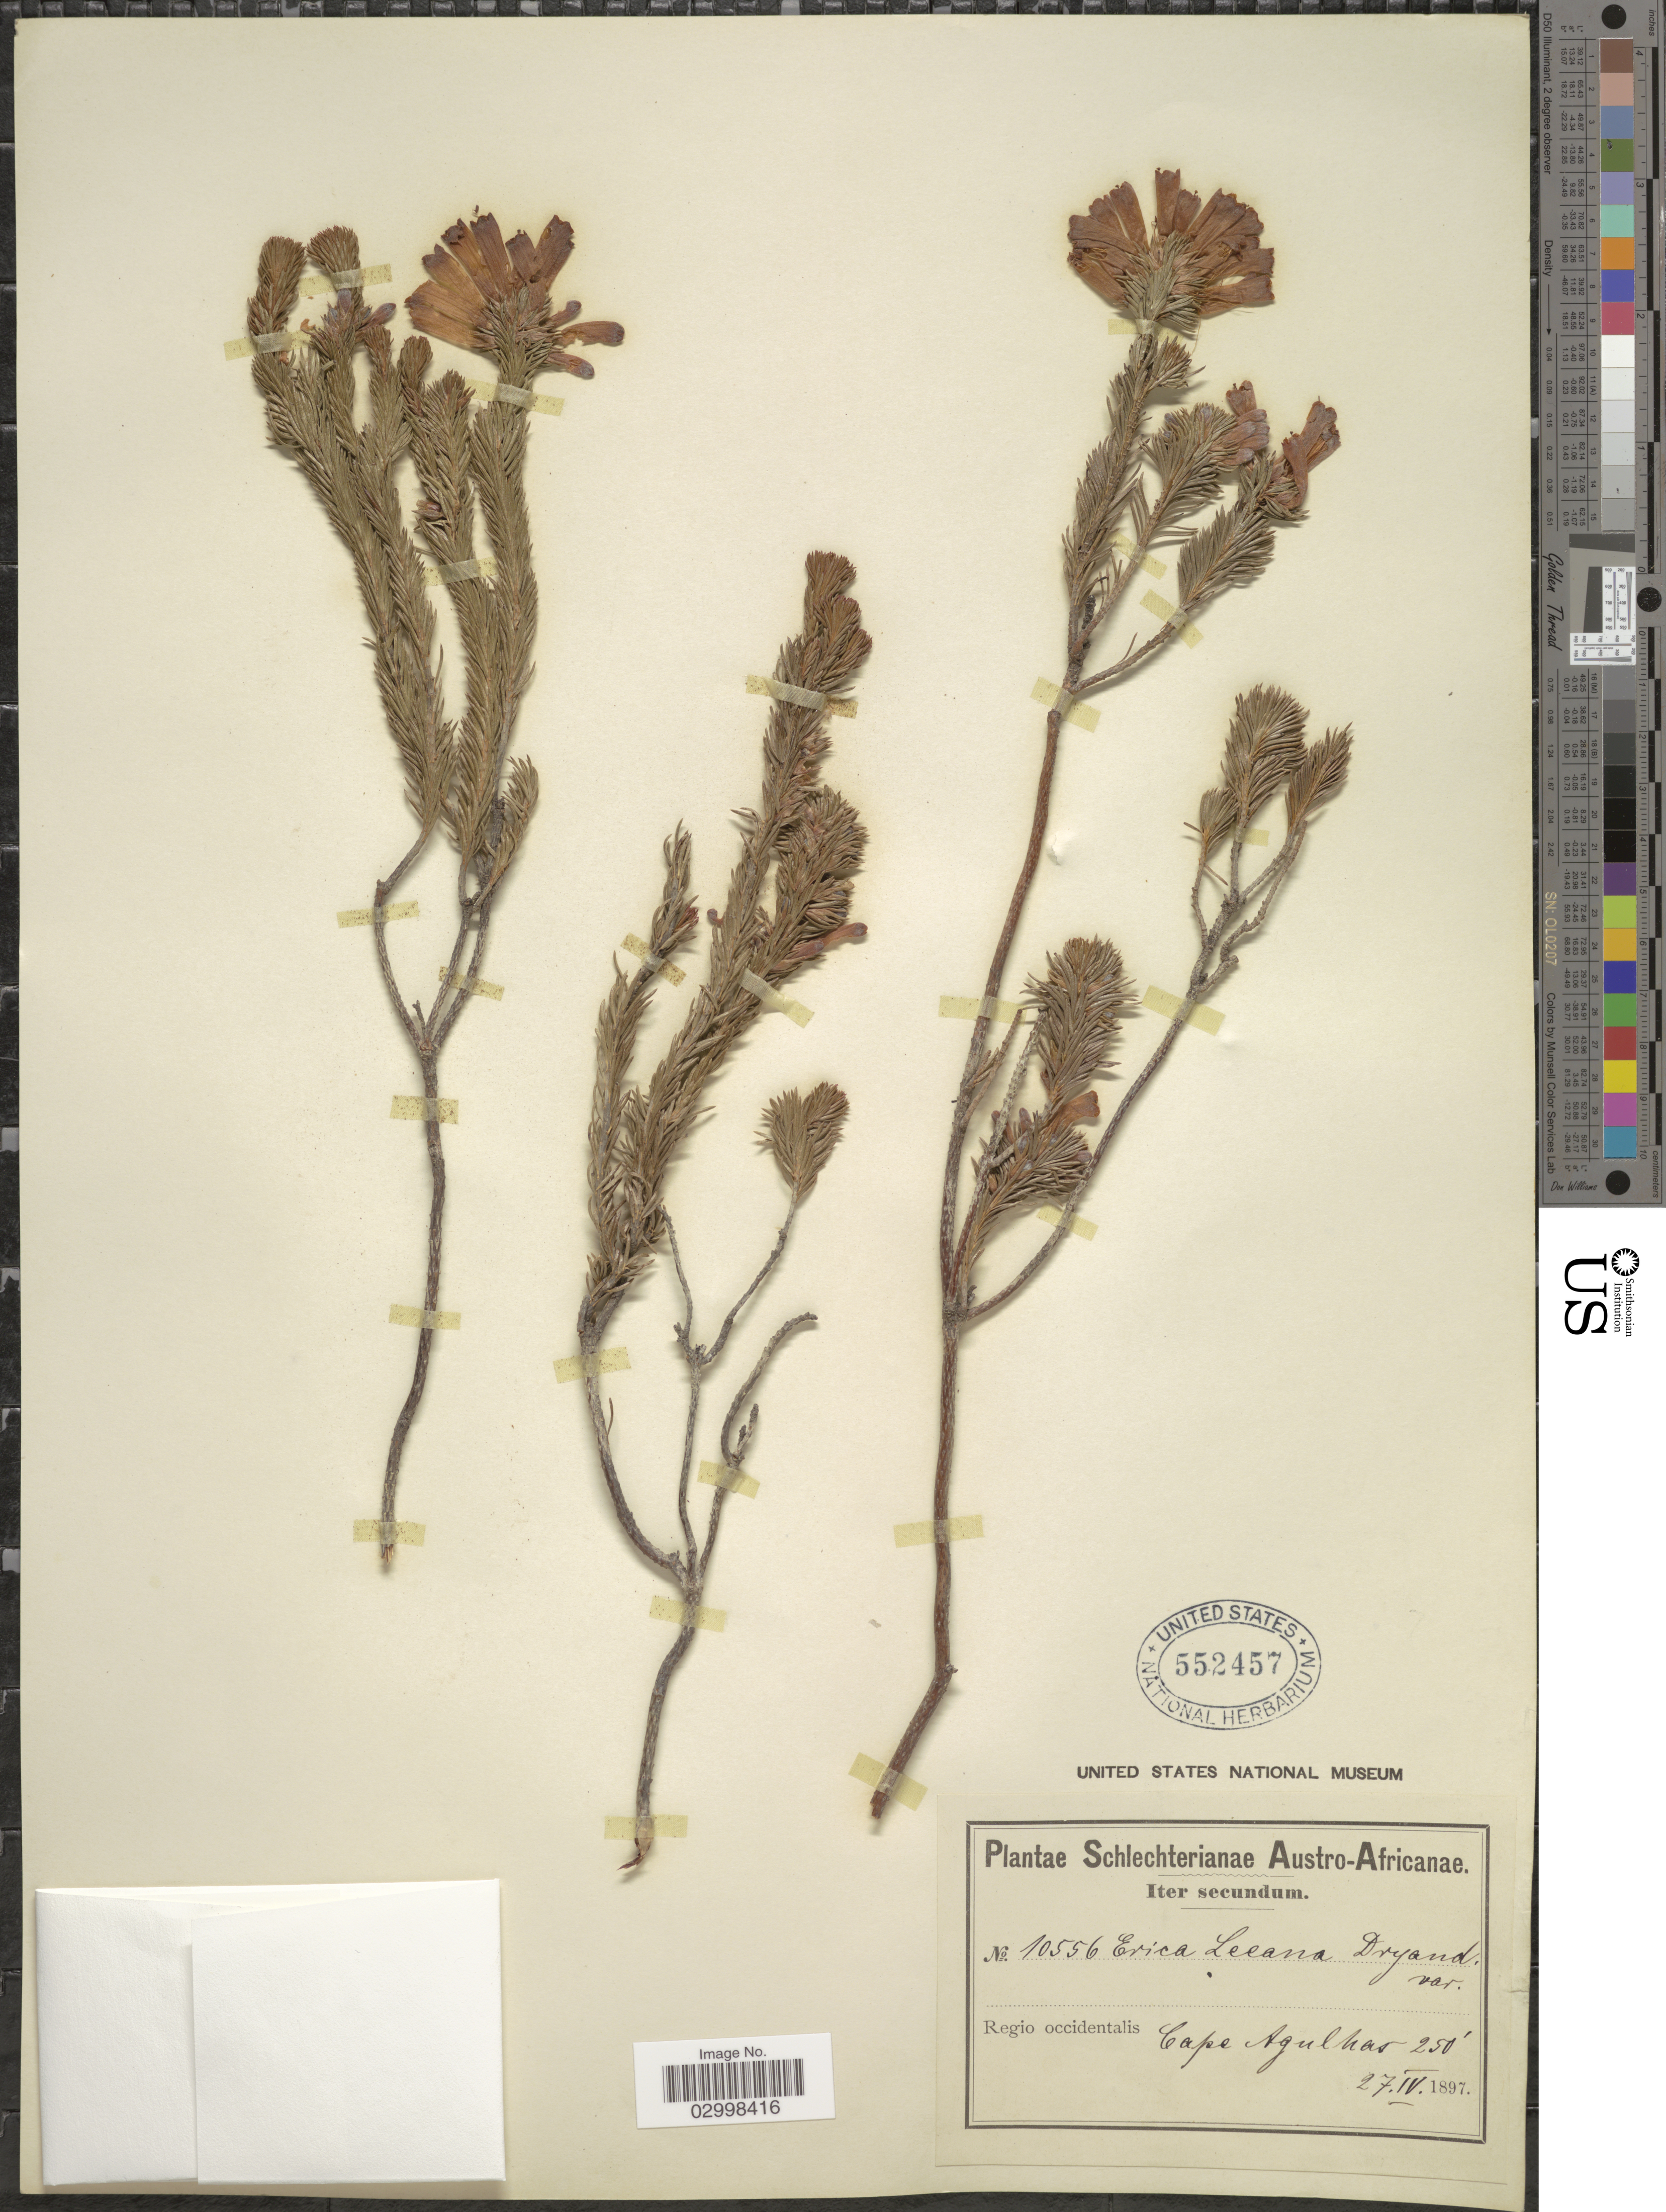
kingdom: Plantae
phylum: Tracheophyta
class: Magnoliopsida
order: Ericales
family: Ericaceae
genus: Erica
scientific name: Erica leeana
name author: W.T. Aiton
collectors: Schlechter, --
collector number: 10556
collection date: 1897-04-27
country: South Africa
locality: Austro-Africanae. Regio occidentalis. Cape Agulhas.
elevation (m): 76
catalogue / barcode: US 552457